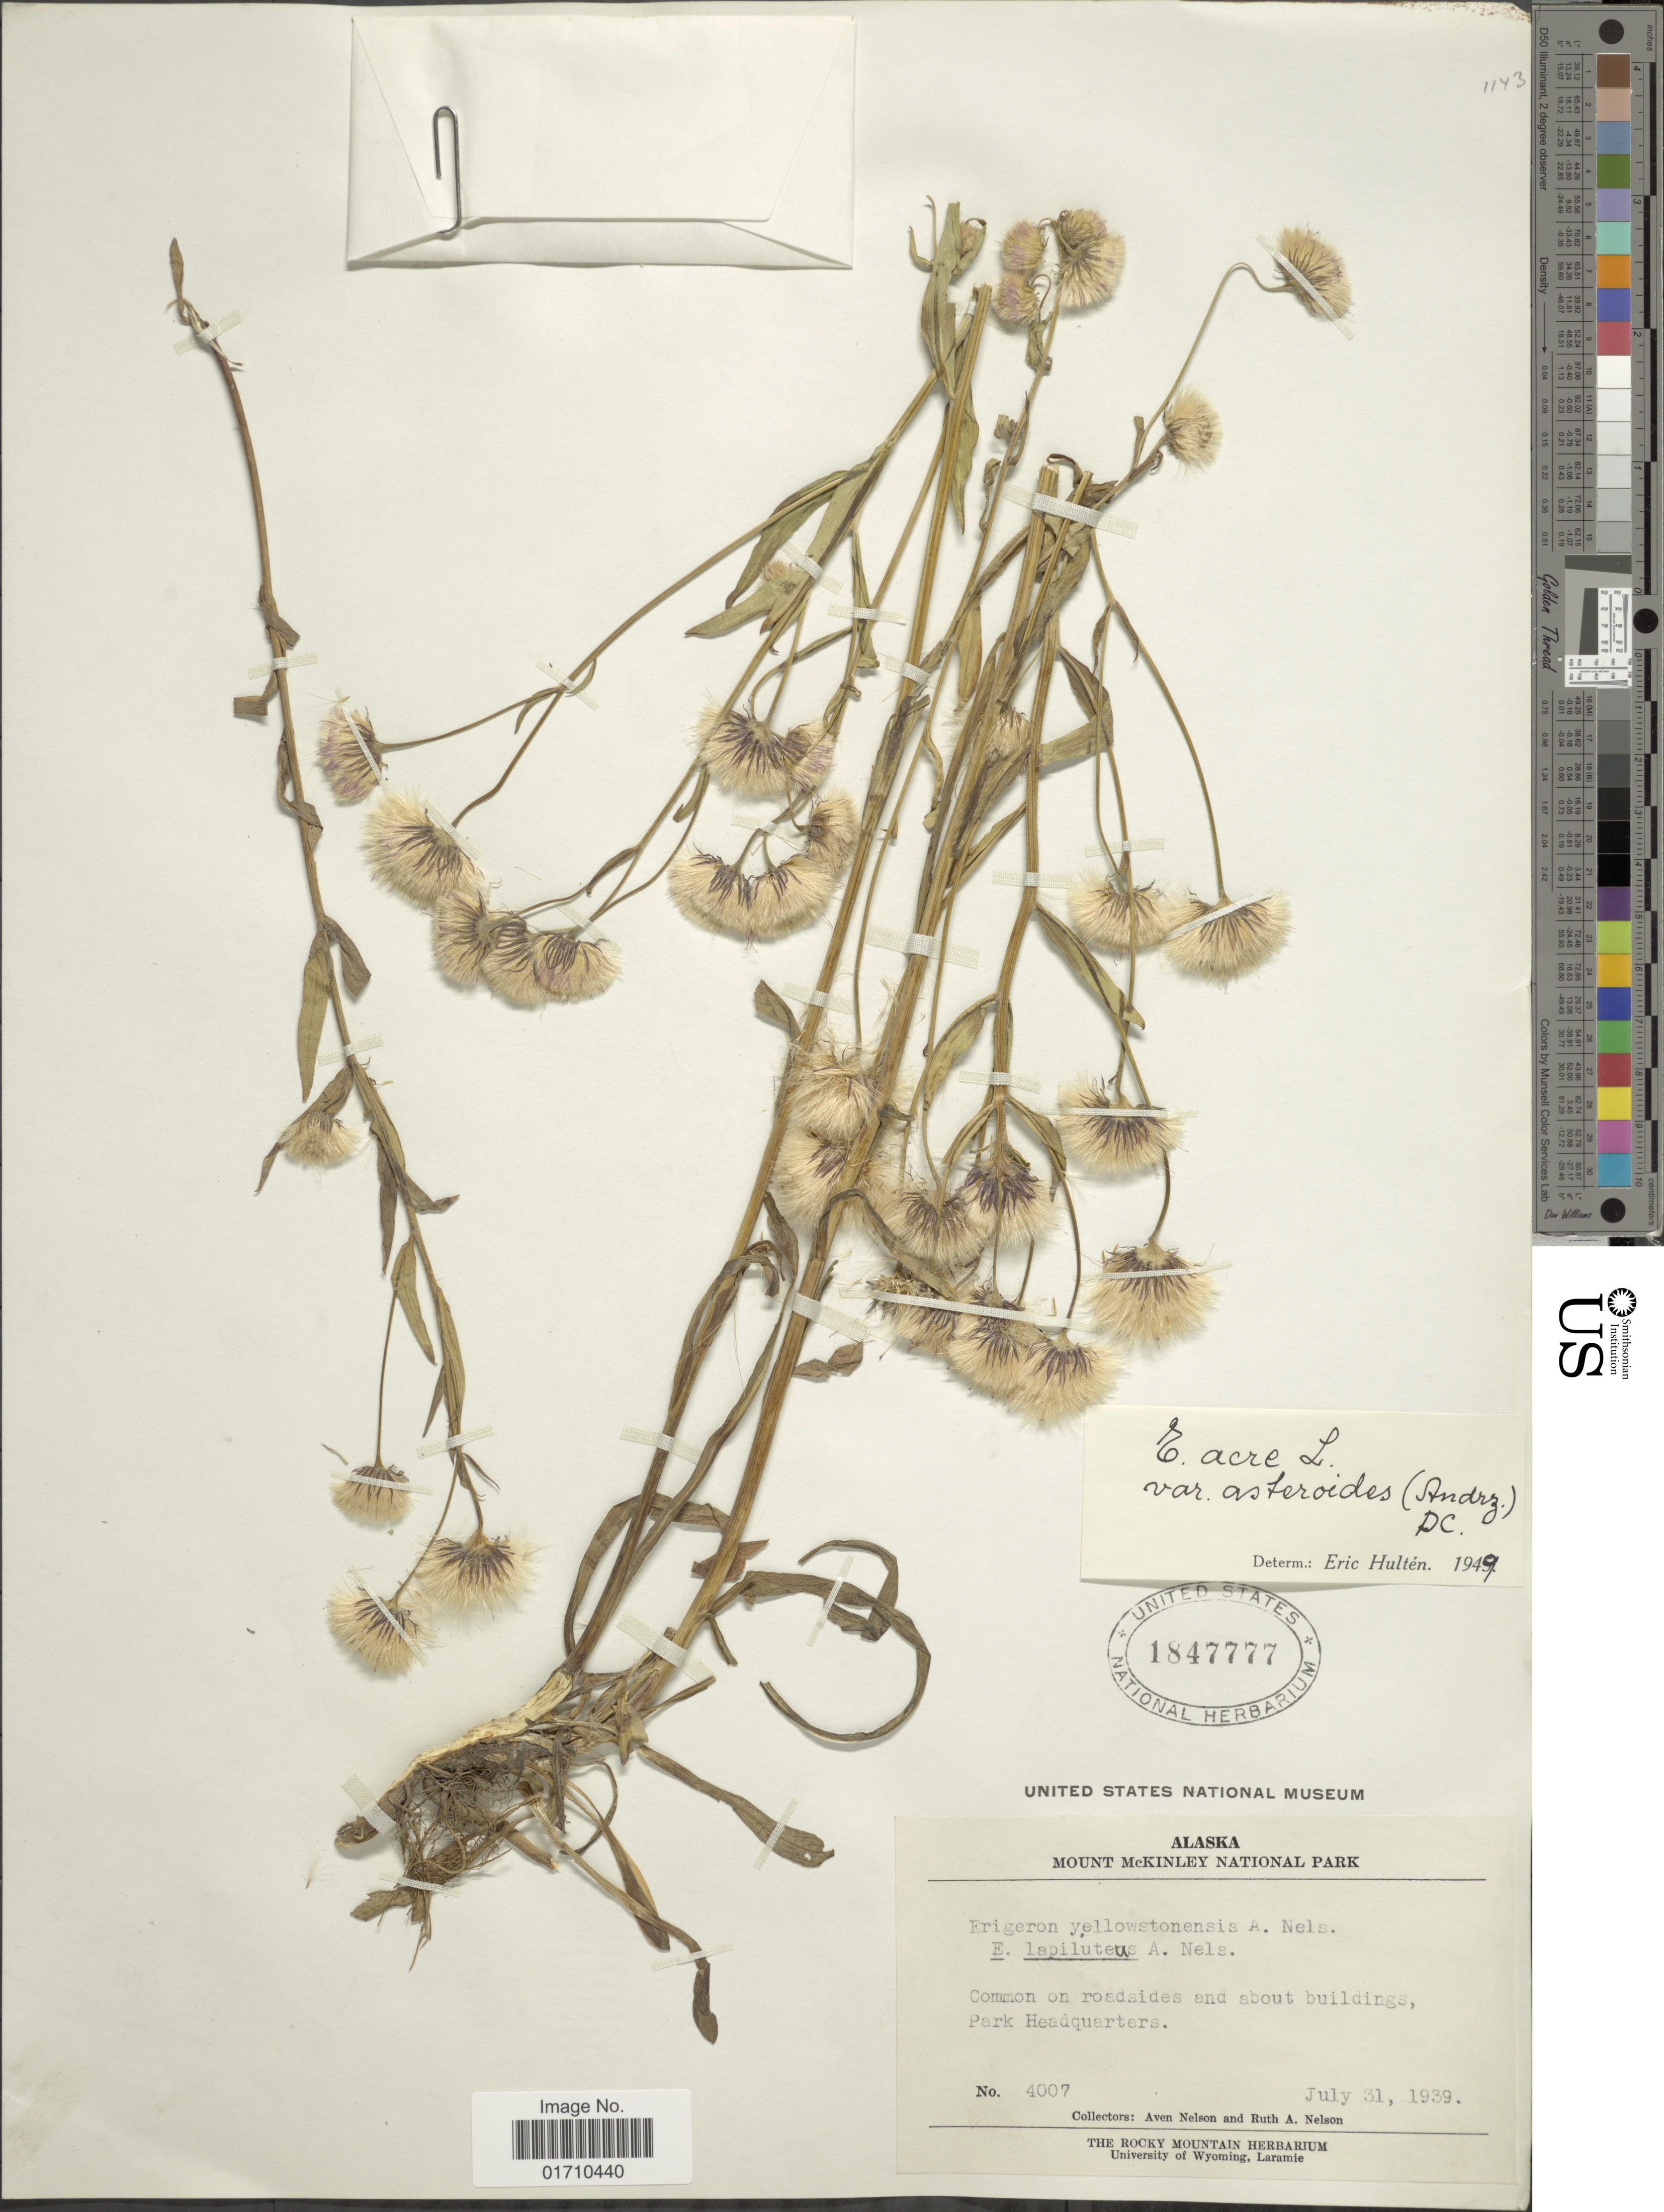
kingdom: Plantae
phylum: Tracheophyta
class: Magnoliopsida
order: Asterales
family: Asteraceae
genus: Erigeron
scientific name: Erigeron acris var. asteroides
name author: (Andrz.) DC.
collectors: A. Nelson & R. A. Nelson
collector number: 4007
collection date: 1939-07-31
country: United States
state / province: Alaska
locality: Common on roadsides and about buildings, Park Headquarters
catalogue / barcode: US 1847777